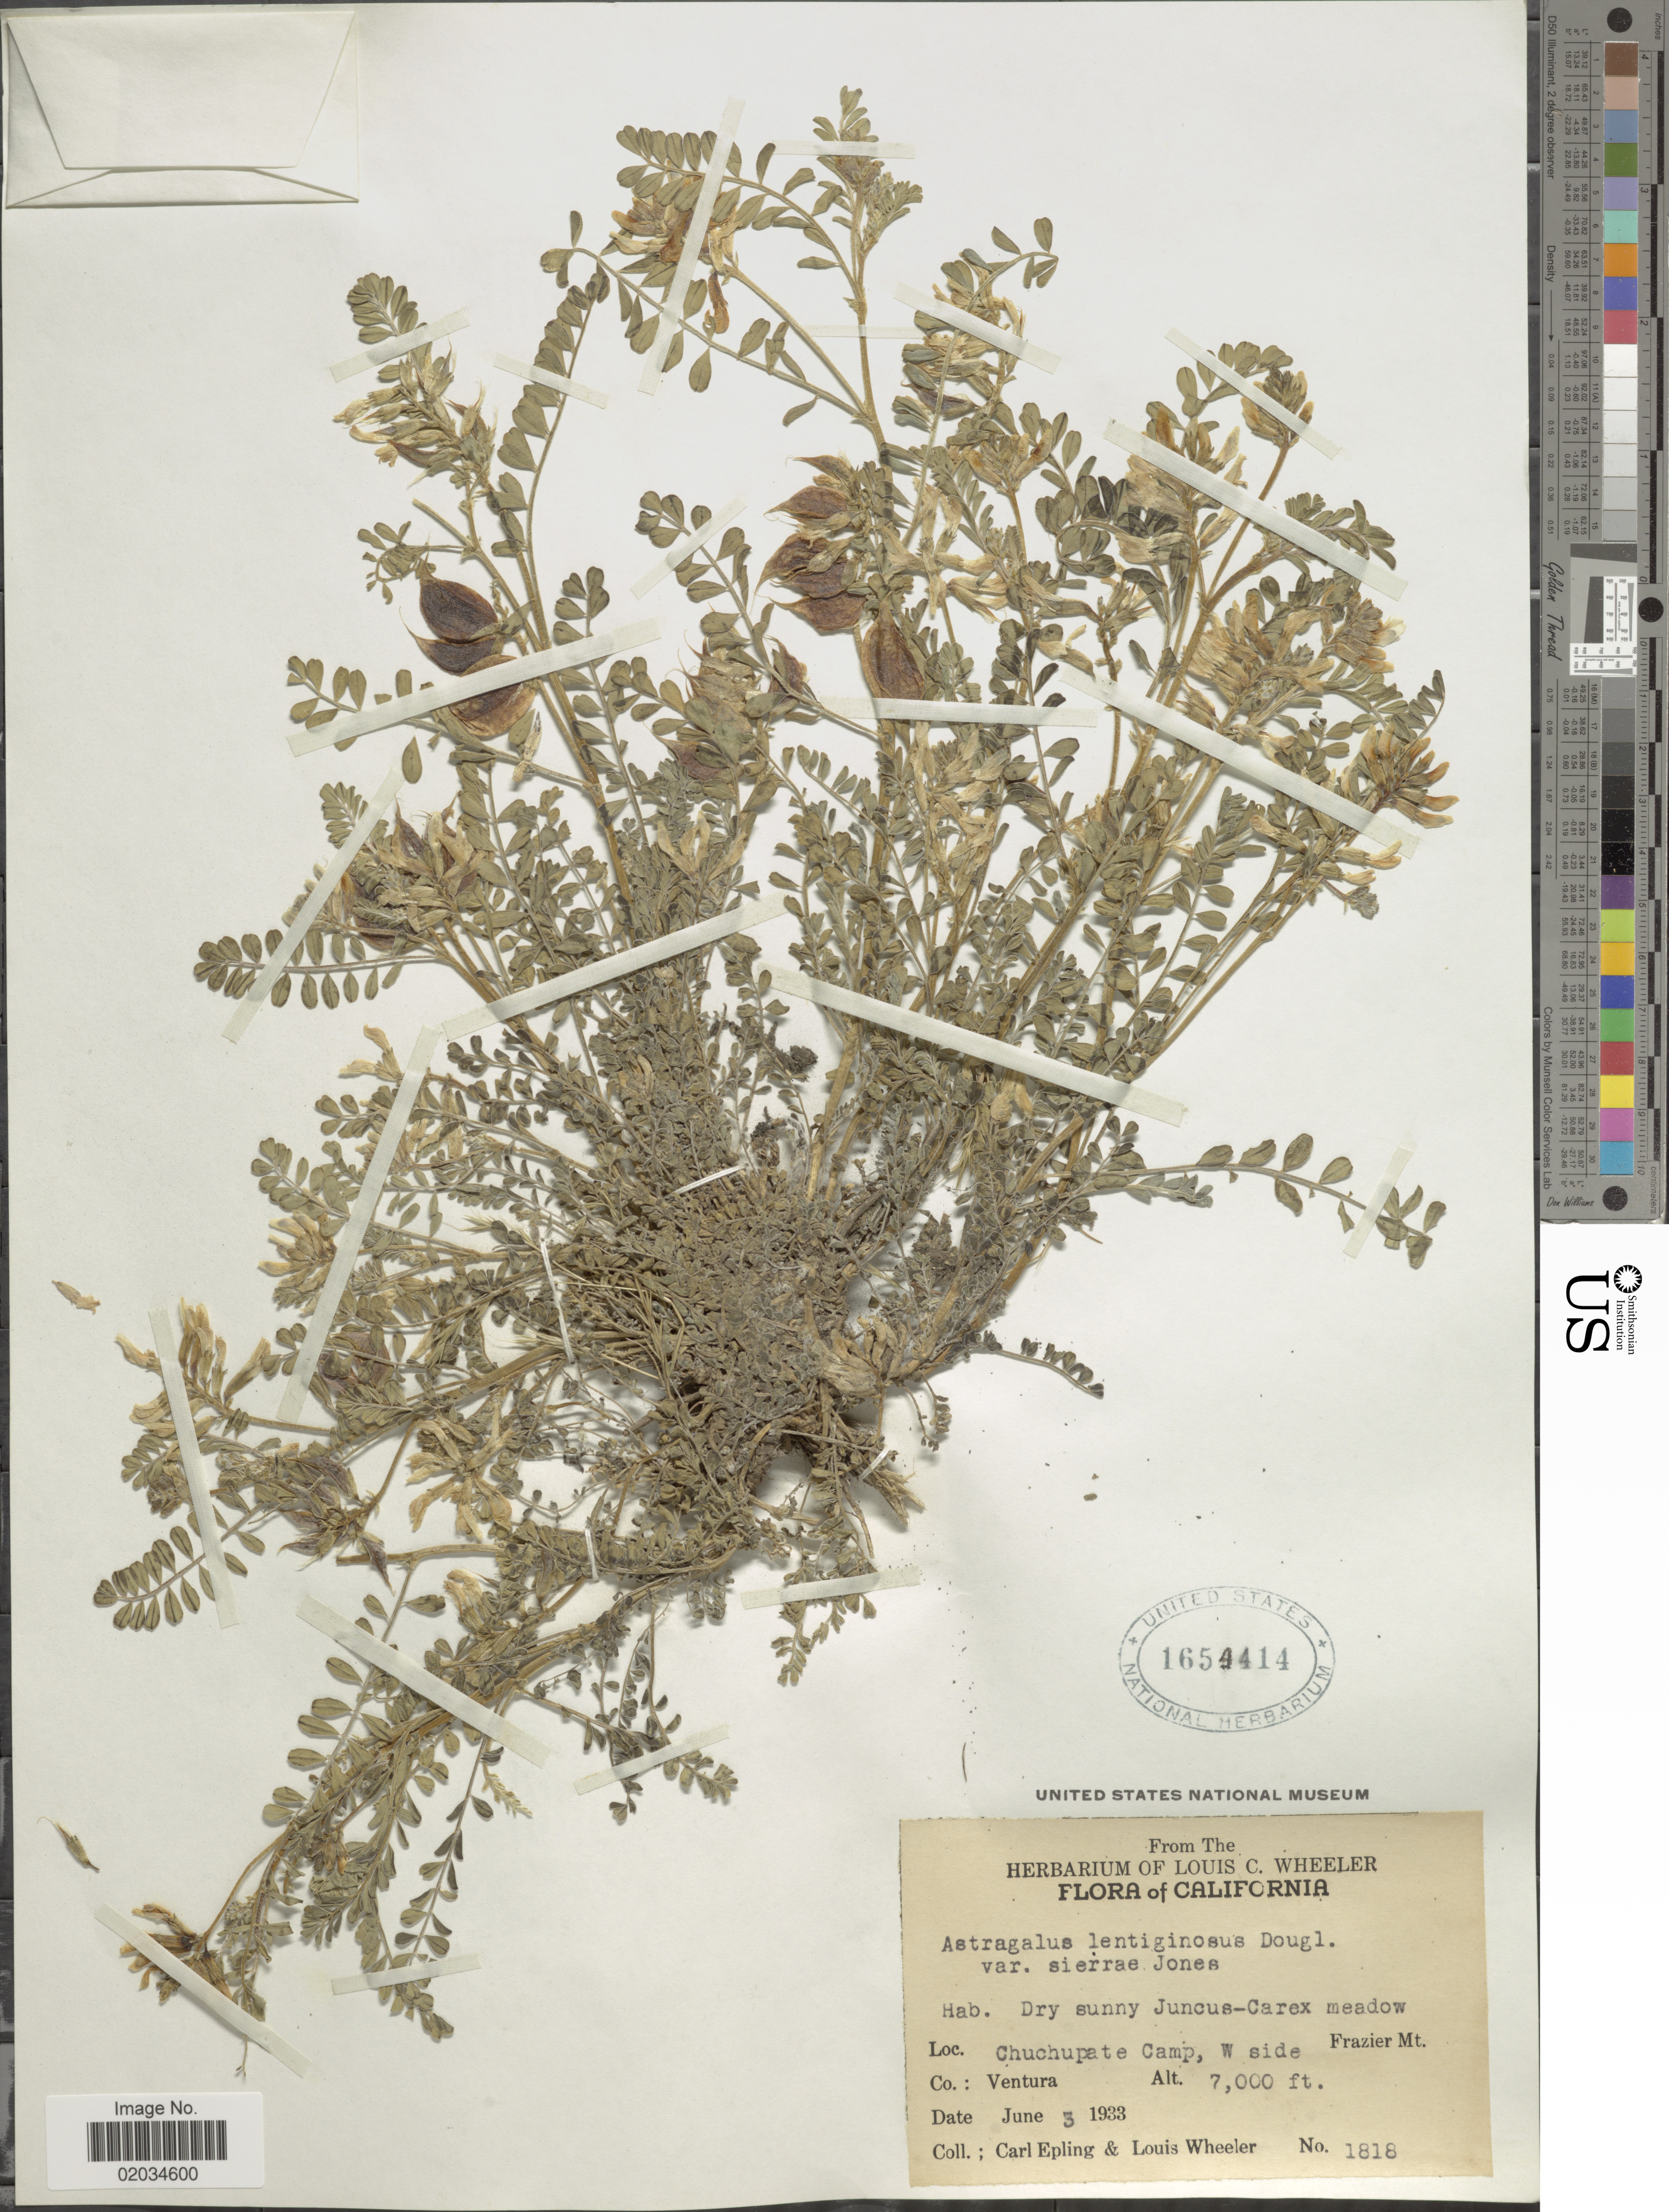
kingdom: Plantae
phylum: Tracheophyta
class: Magnoliopsida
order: Fabales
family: Fabaceae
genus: Astragalus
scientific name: Astragalus sierrae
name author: (M.E. Jones) Tidestr.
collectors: C. C. Epling & L. C. Wheeler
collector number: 1818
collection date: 1933-06-03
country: United States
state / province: California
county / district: Ventura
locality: Chuchupata Camp, W side Frazier Mt., Ventura Co.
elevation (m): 2134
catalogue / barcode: US 1654414